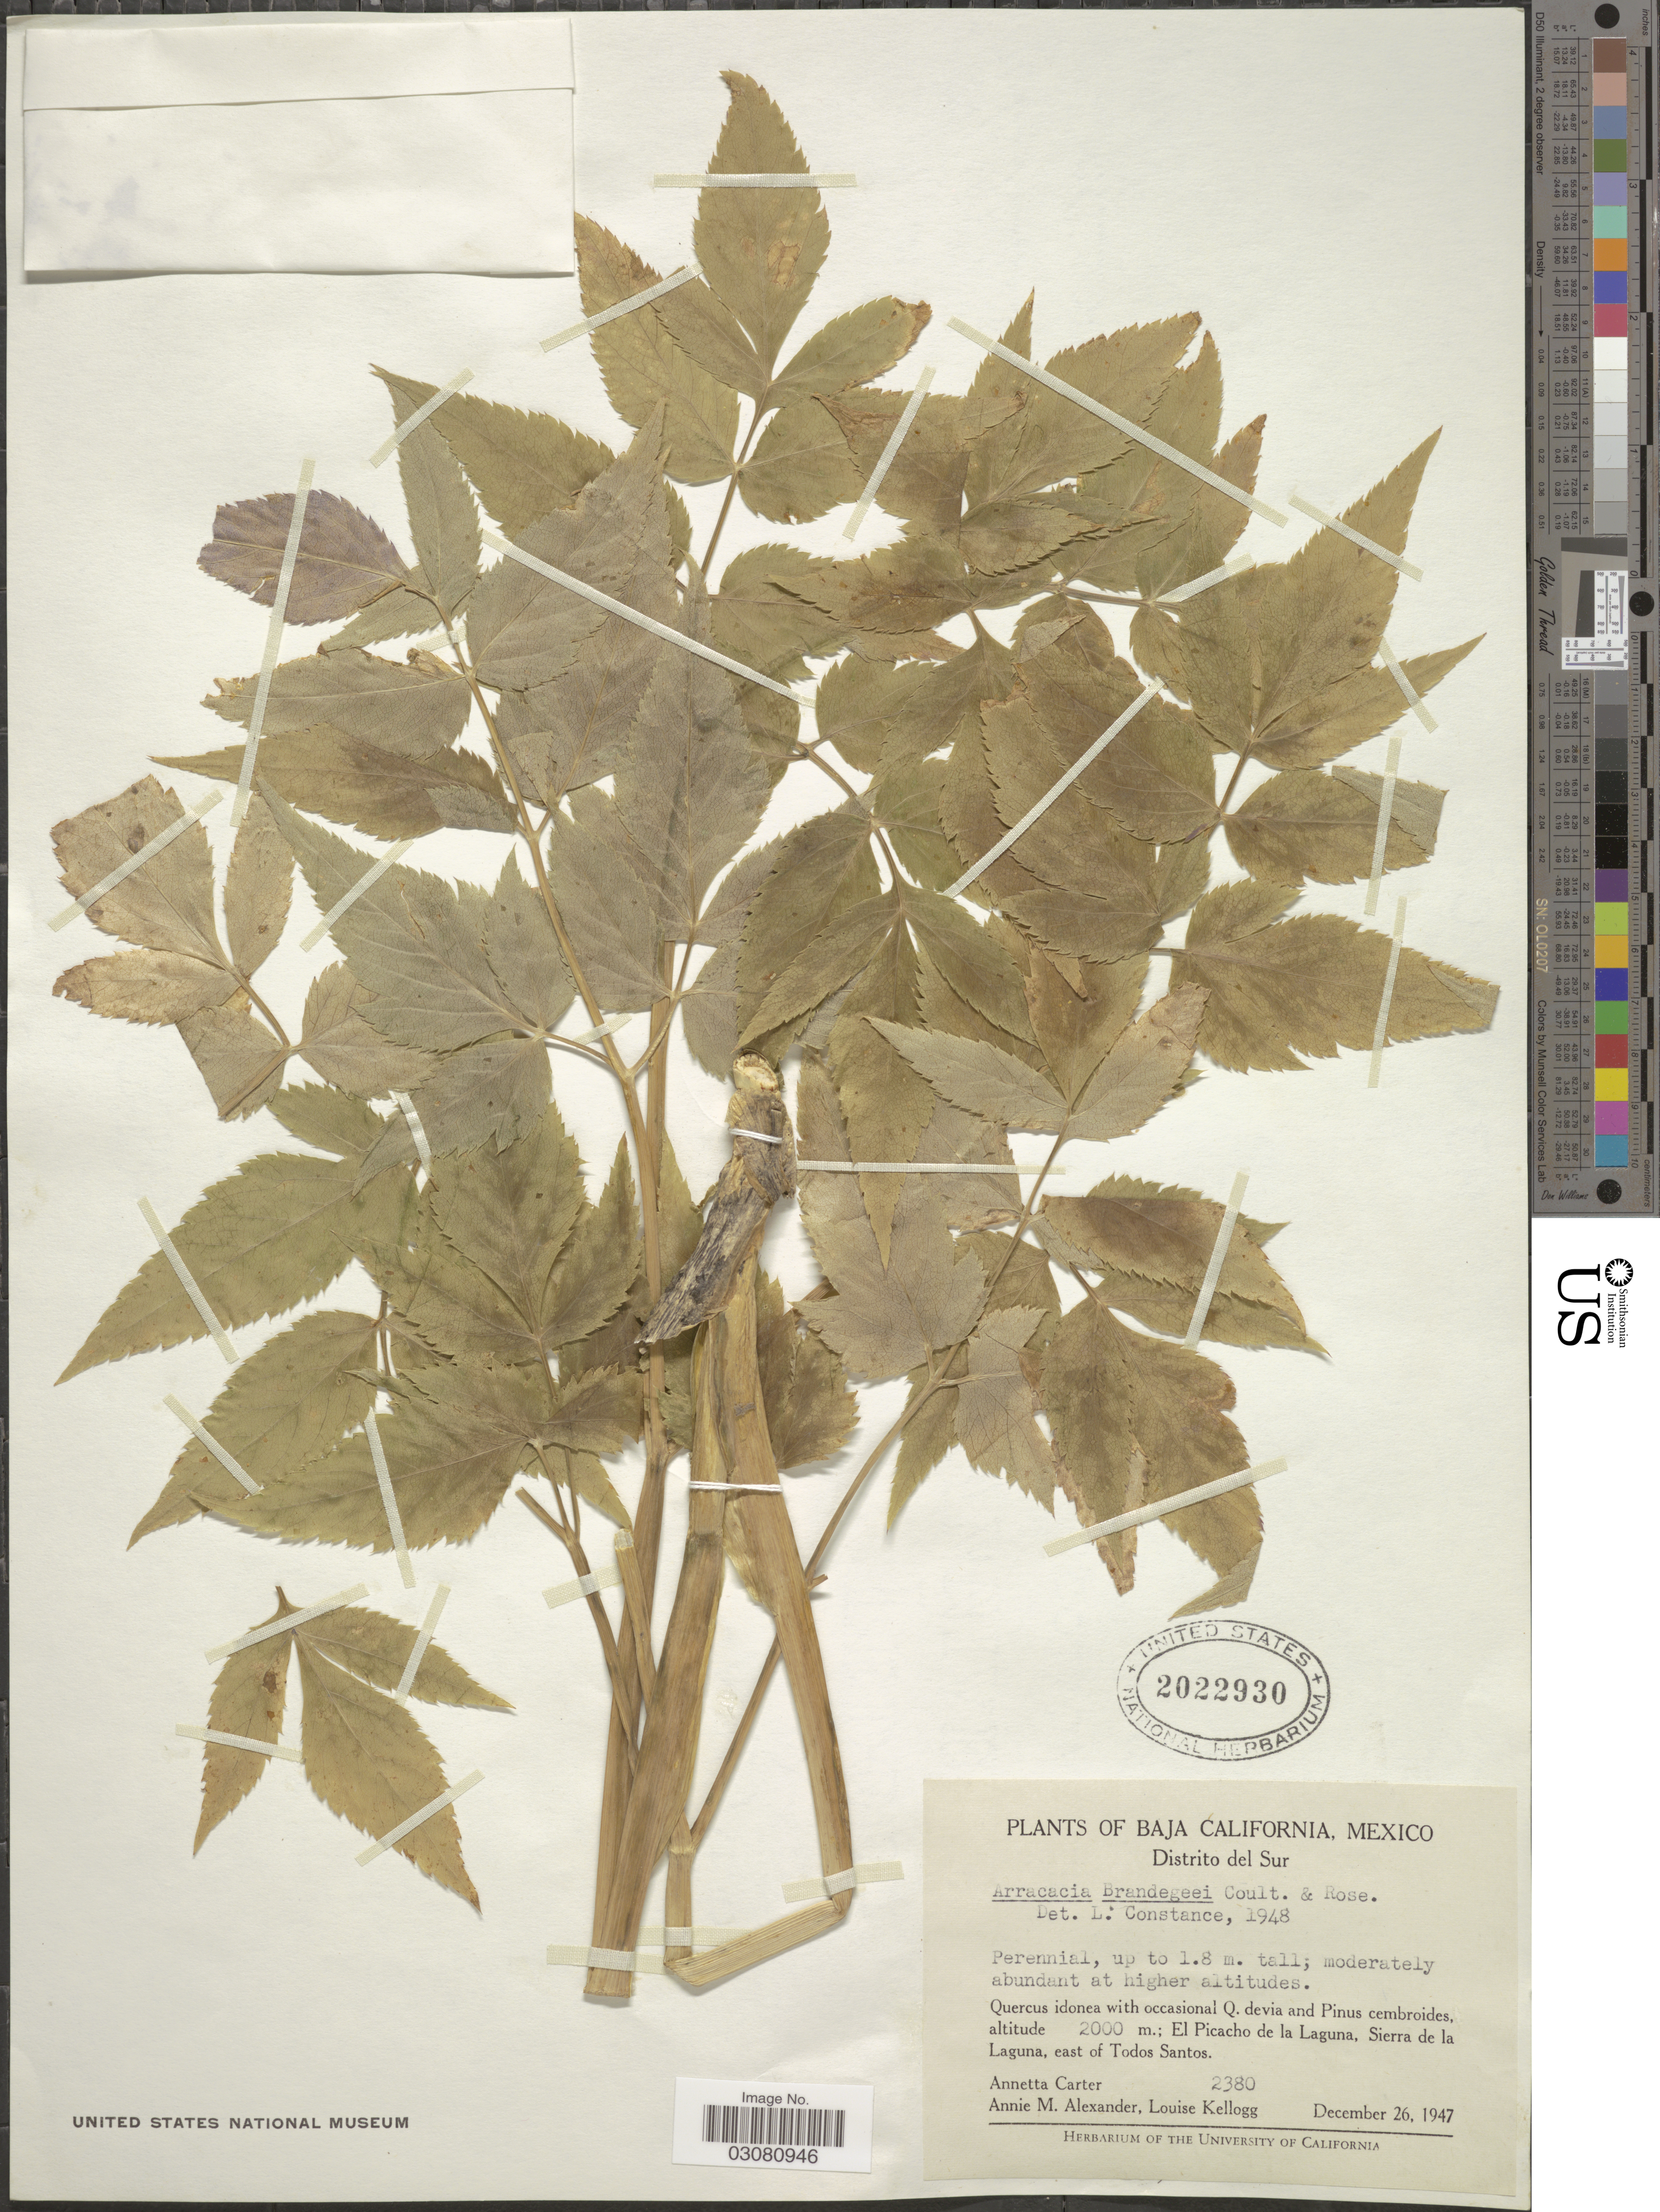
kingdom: Plantae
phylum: Tracheophyta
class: Magnoliopsida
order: Apiales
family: Apiaceae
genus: Arracacia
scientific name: Arracacia brandegei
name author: J.M. Coult. & Rose in Brandegee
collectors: A. Carter, A. M. Alexander & L. Kellogg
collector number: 2380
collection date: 1947-12-26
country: Mexico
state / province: Baja California Sur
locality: Distrito del Sur. El Picacho de la Laguna, Sierra de la Laguna, east of Todos Santos.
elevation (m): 2000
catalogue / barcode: US 2022930